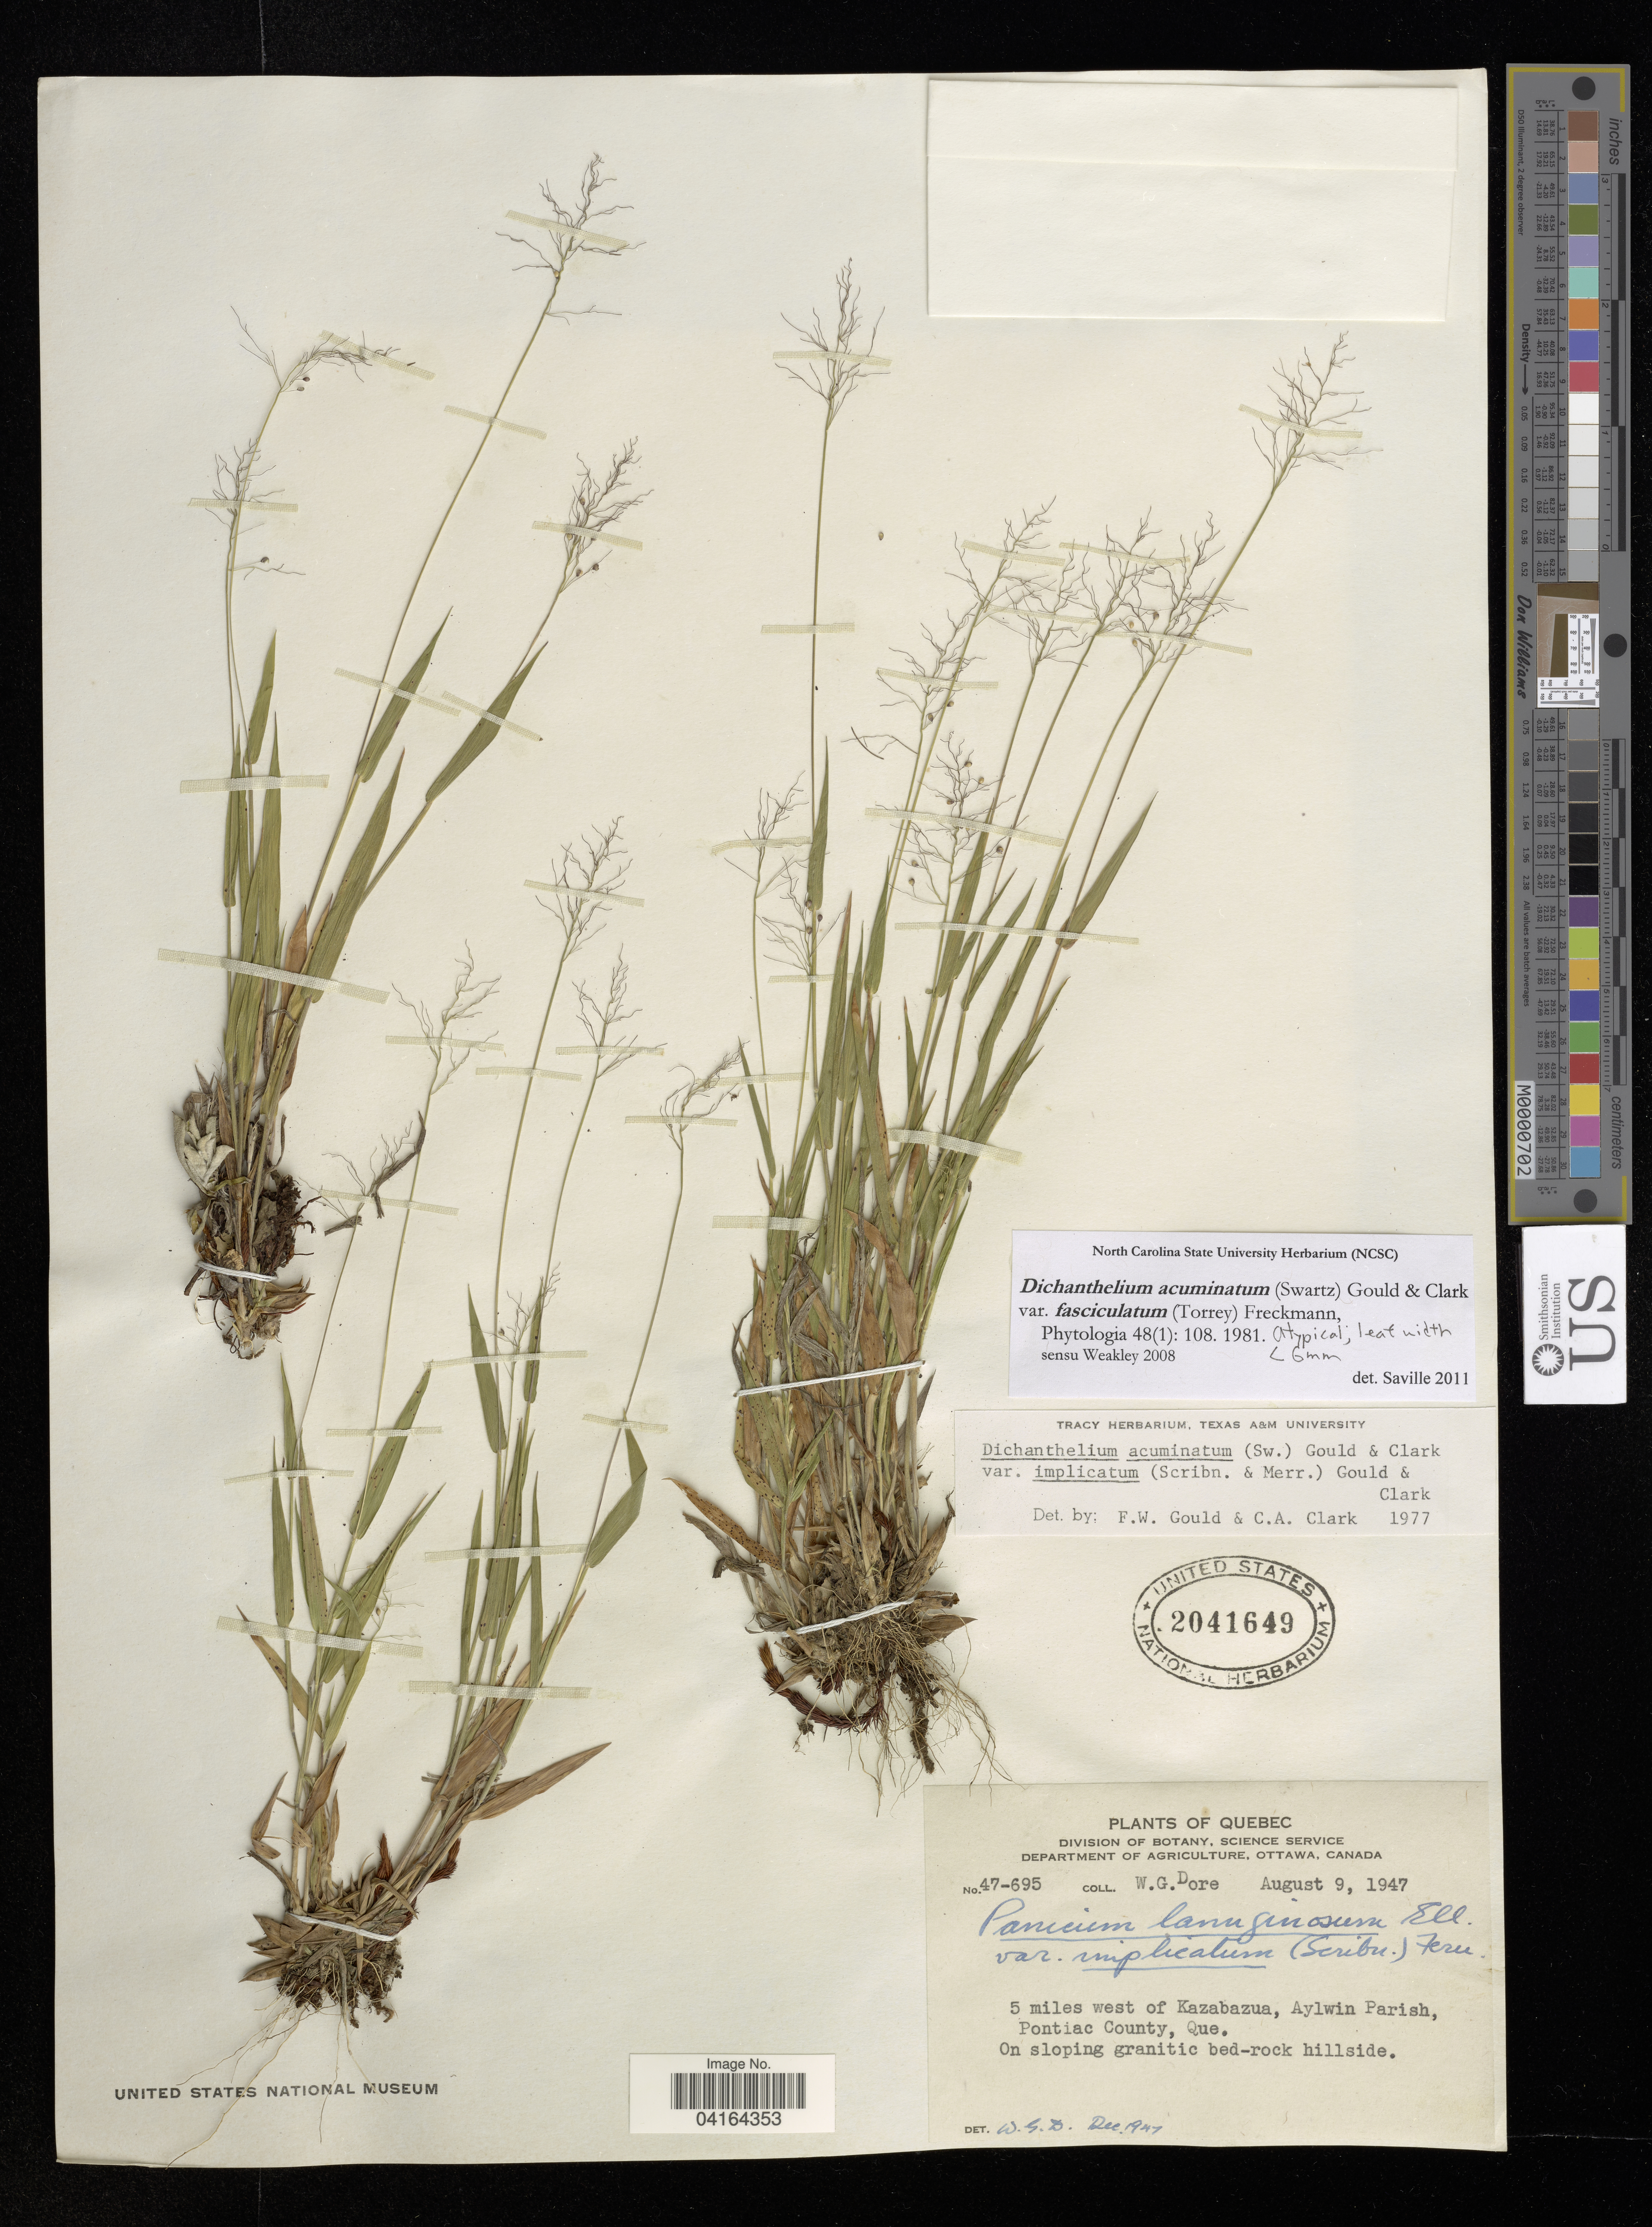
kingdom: Plantae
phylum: Tracheophyta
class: Liliopsida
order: Poales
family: Poaceae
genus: Dichanthelium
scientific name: Dichanthelium acuminatum var. fasciculatum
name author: (Torr.) Freckmann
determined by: Saville, A. C., (NCSC), North Carolina State University (UNITED STATES)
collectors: W. Dore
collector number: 47-695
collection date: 1947-09-09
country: Canada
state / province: Quebec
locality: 5 miles west of Kazabazua, Aylwin Parish, Pontiac County.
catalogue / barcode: US 2041649